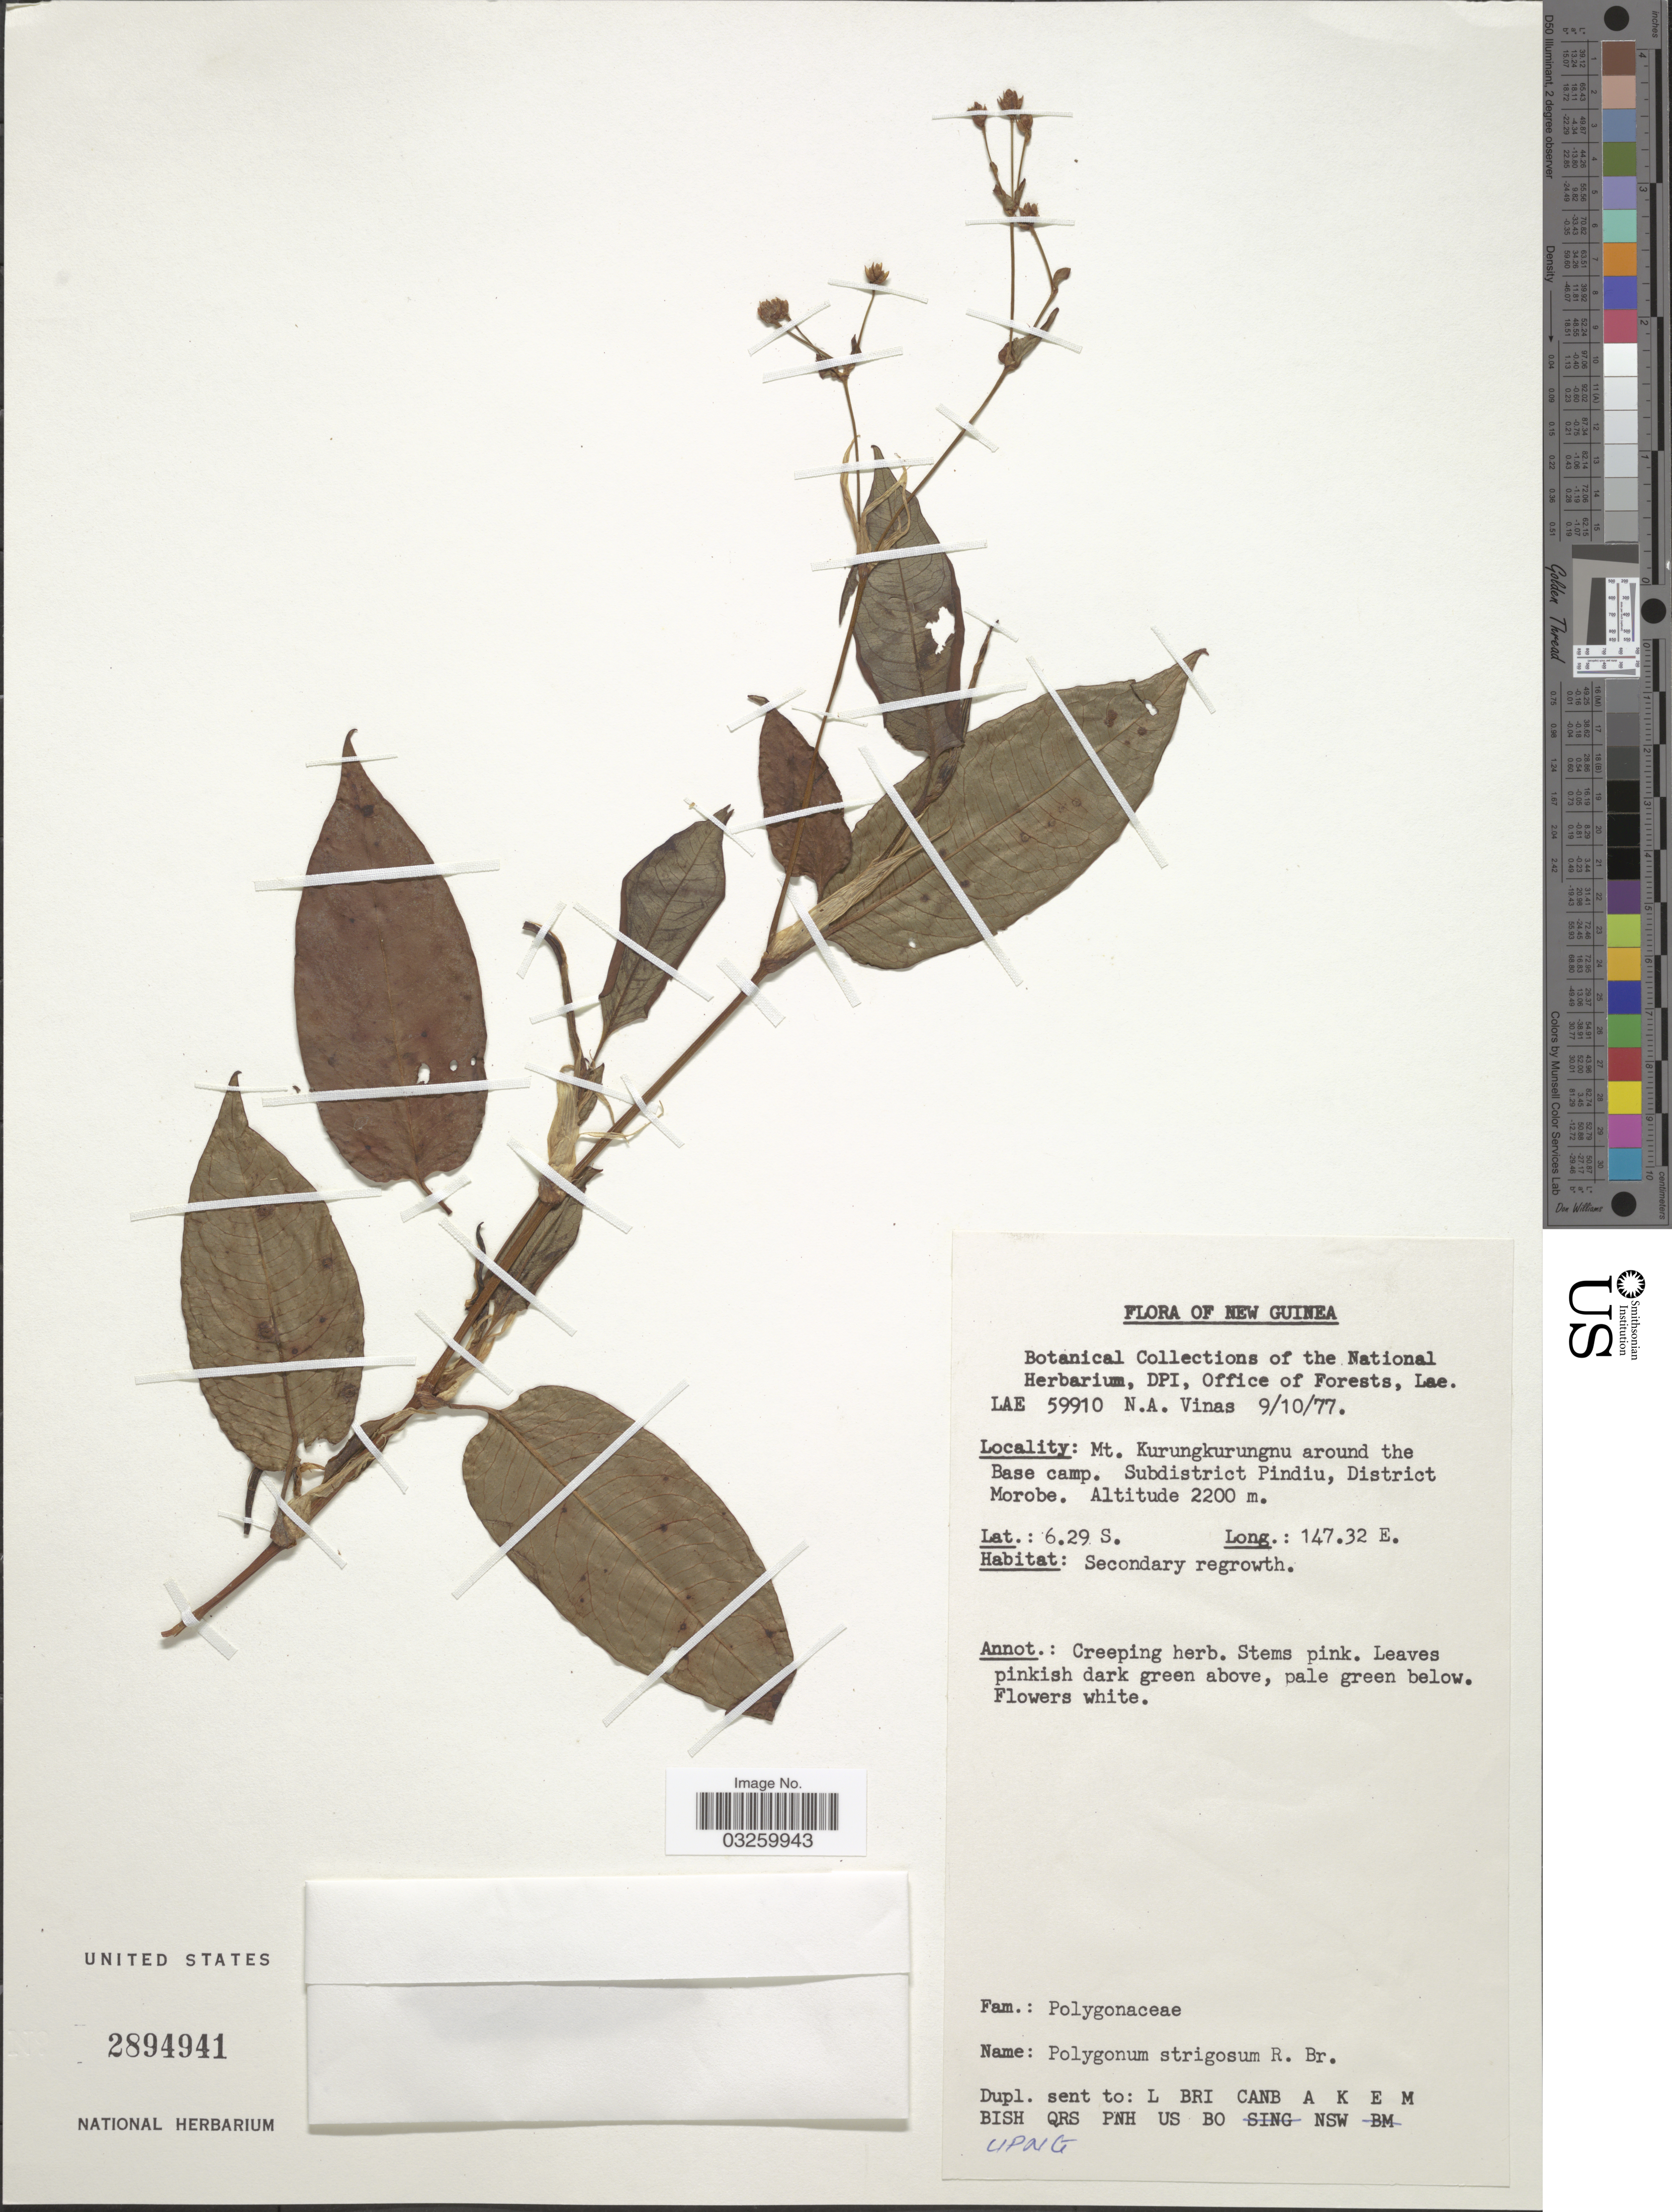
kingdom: Plantae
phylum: Tracheophyta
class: Magnoliopsida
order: Caryophyllales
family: Polygonaceae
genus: Persicaria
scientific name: Persicaria strigosa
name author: (R. Br.) H. Gross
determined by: Wagner, W. L., (BOT), Smithsonian Institution - National Museum of Natural History (UNITED STATES)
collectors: N. Vinas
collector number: LAE59910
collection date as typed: Transcribed d/m/y: 9/10/77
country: Papua New Guinea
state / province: Morobe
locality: New Guinea. Mt. Kurungkurungnu around the Base camp. Subdistrict Pindiu, District Morobe.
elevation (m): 2200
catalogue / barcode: US 2894941